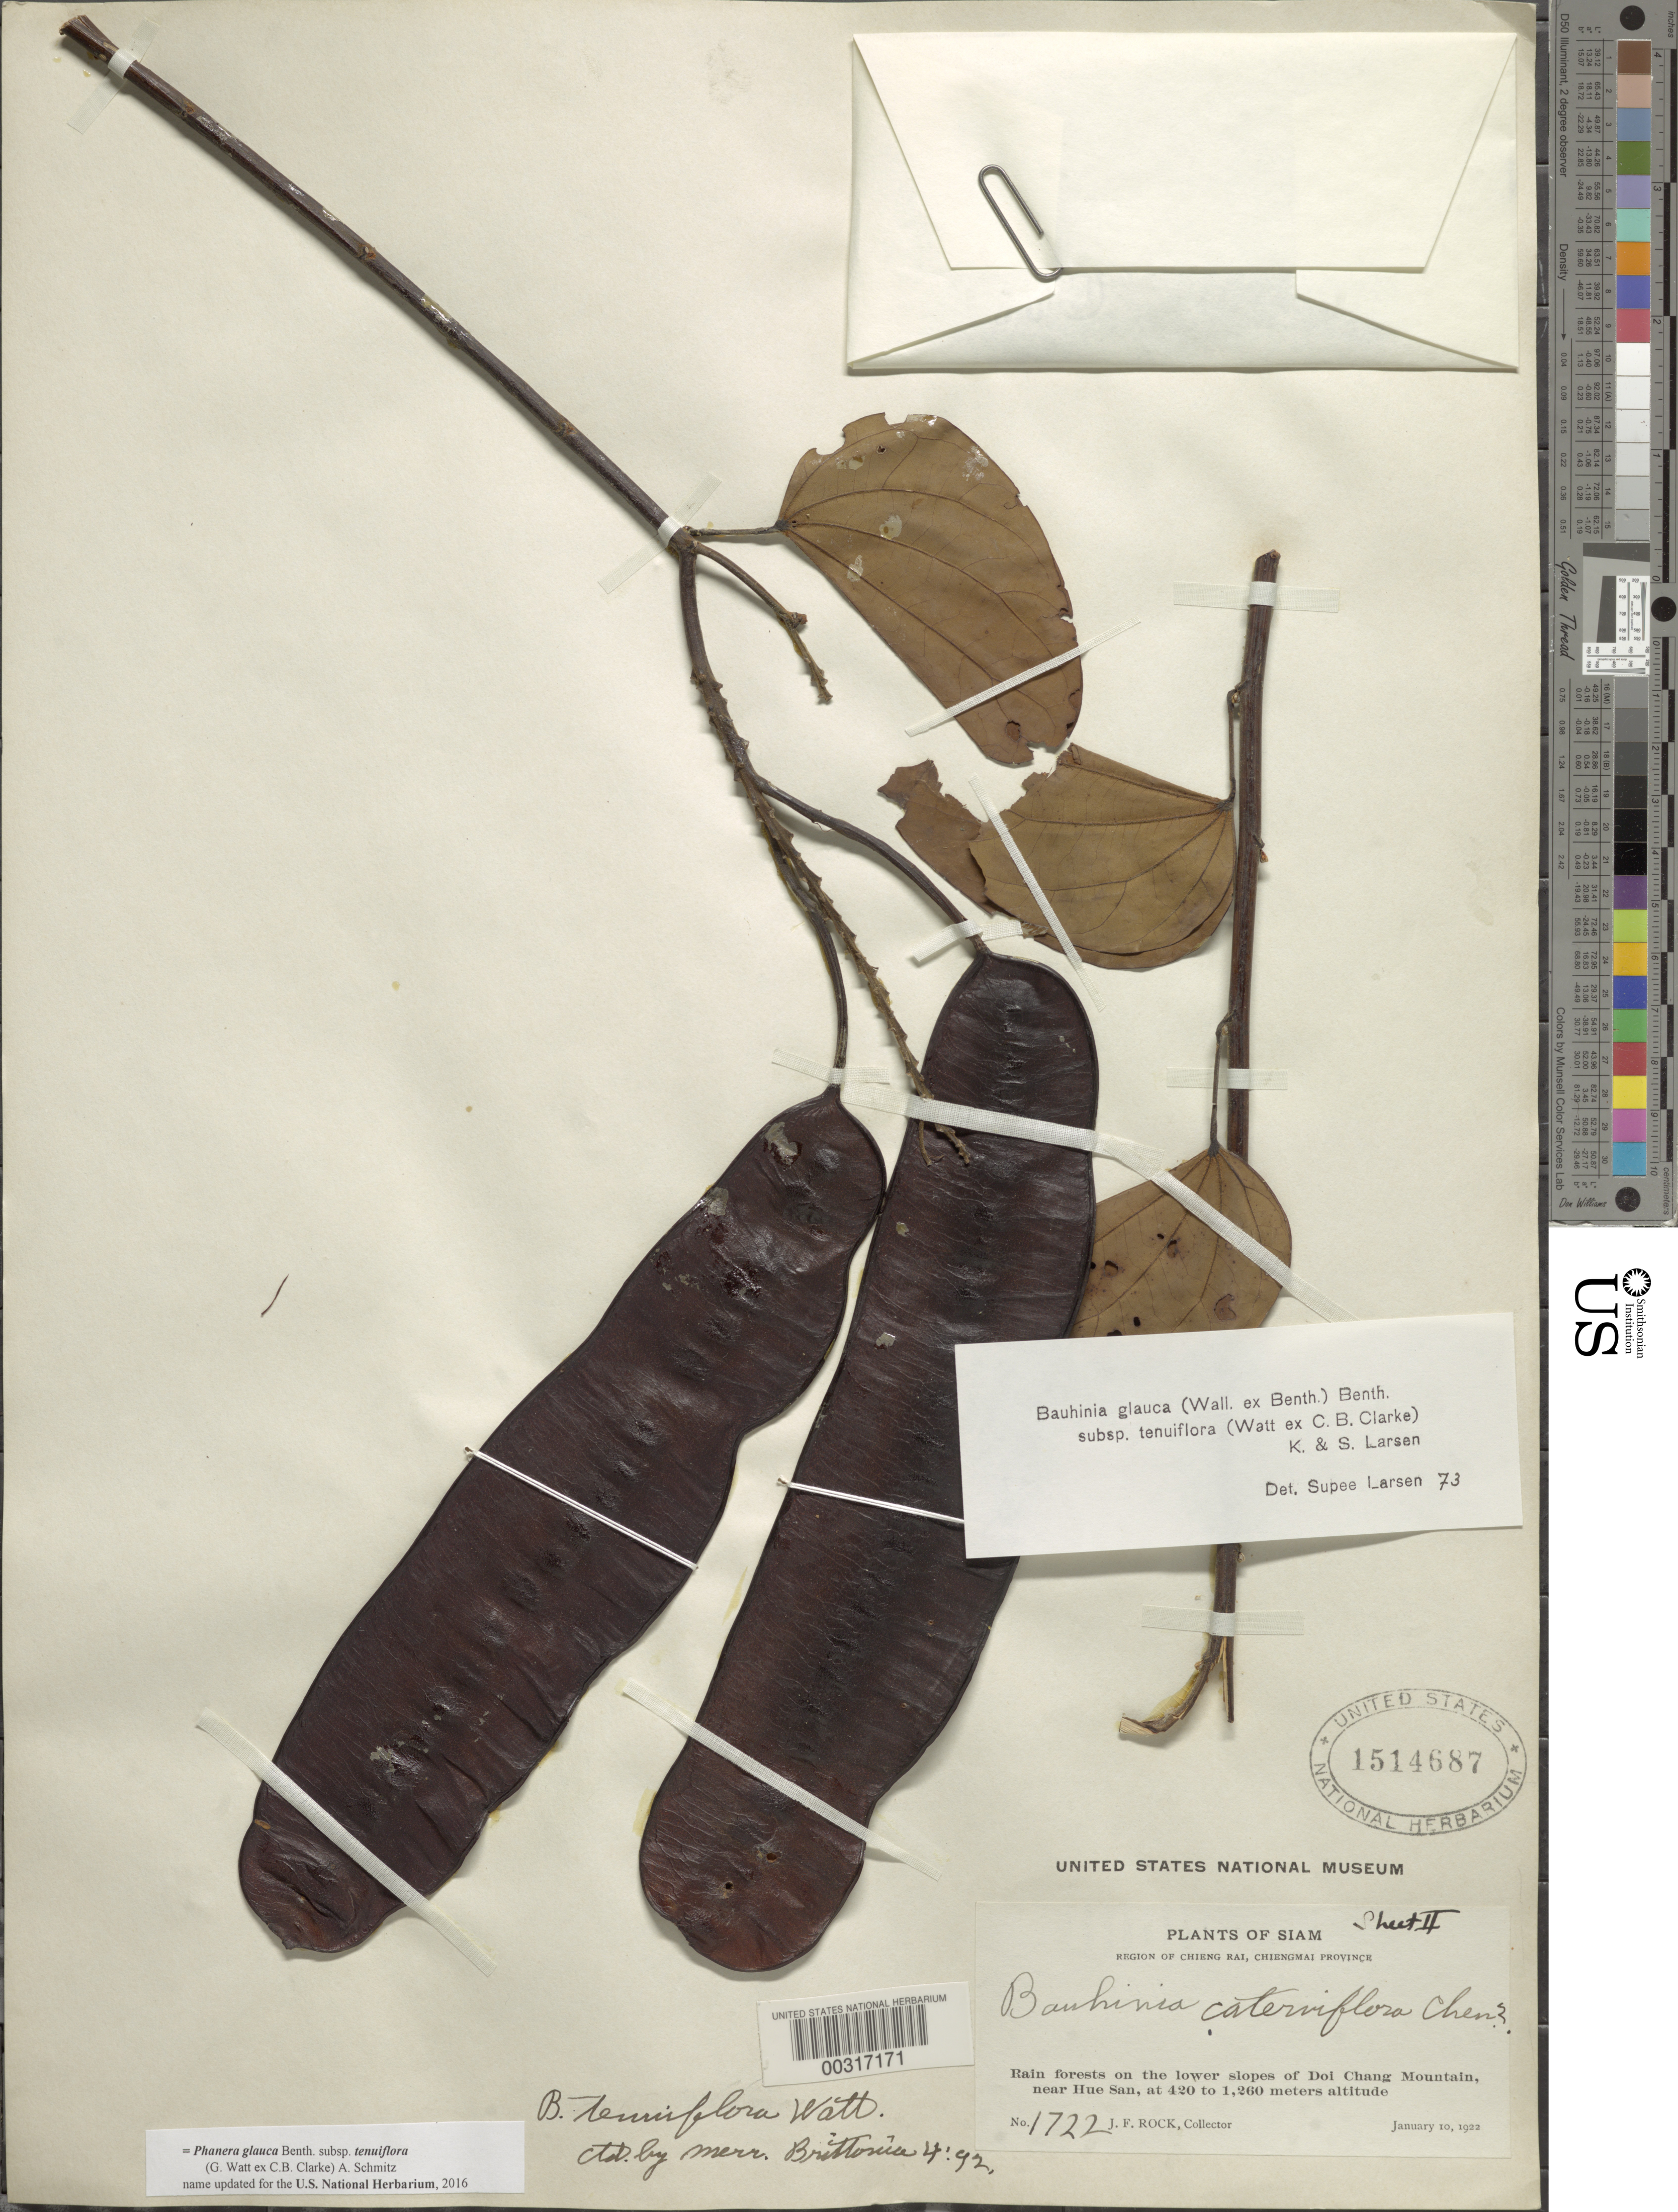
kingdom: Plantae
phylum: Tracheophyta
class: Magnoliopsida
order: Fabales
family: Fabaceae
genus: Phanera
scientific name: Phanera glauca subsp. tenuiflora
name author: (Watt ex C.B. Clarke) A.Schmitz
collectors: J. F. Rock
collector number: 1722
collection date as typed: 10 Jan 1922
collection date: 1922-01-10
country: Thailand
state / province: Chiang Mai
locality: Lower slopes of doi chang mountain, near hue san; region of chieng rai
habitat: Rain forests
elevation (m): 420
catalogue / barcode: US 1514687